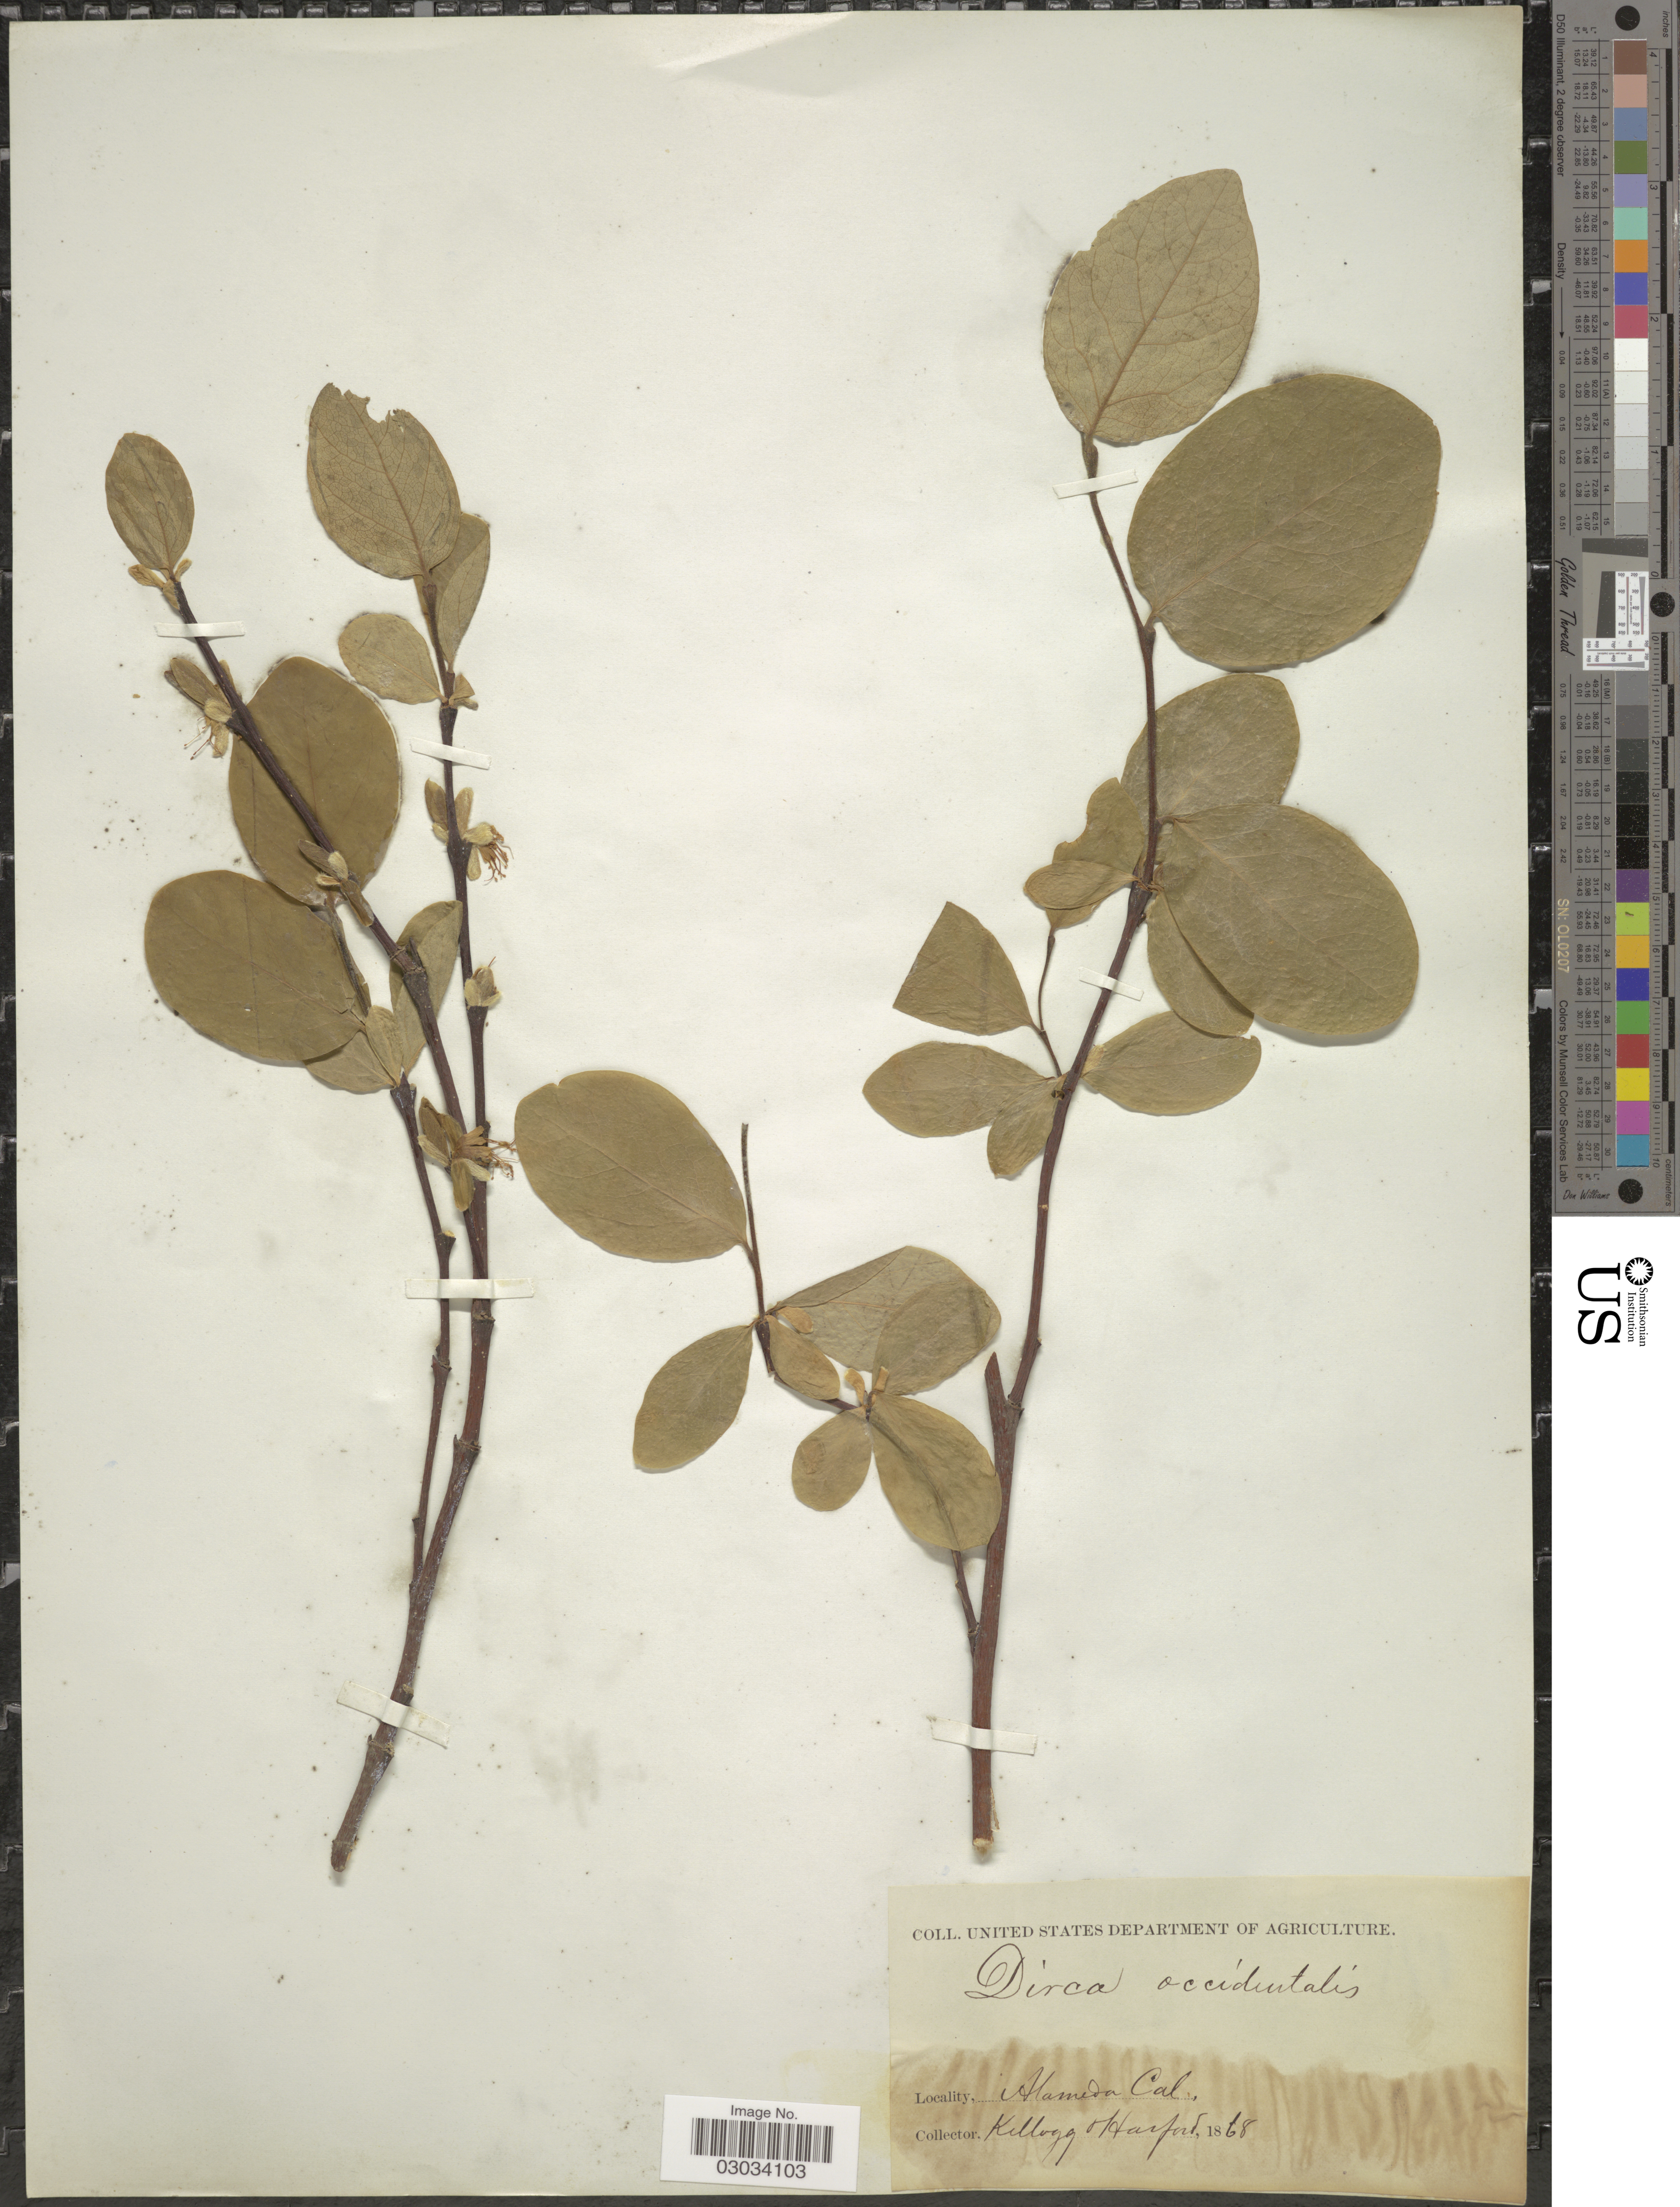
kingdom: Plantae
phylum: Tracheophyta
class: Magnoliopsida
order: Malvales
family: Thymelaeaceae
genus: Dirca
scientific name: Dirca occidentalis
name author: A. Gray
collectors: -- Kellogg & Harford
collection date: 1868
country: United States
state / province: California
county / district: Alameda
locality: Alameda.